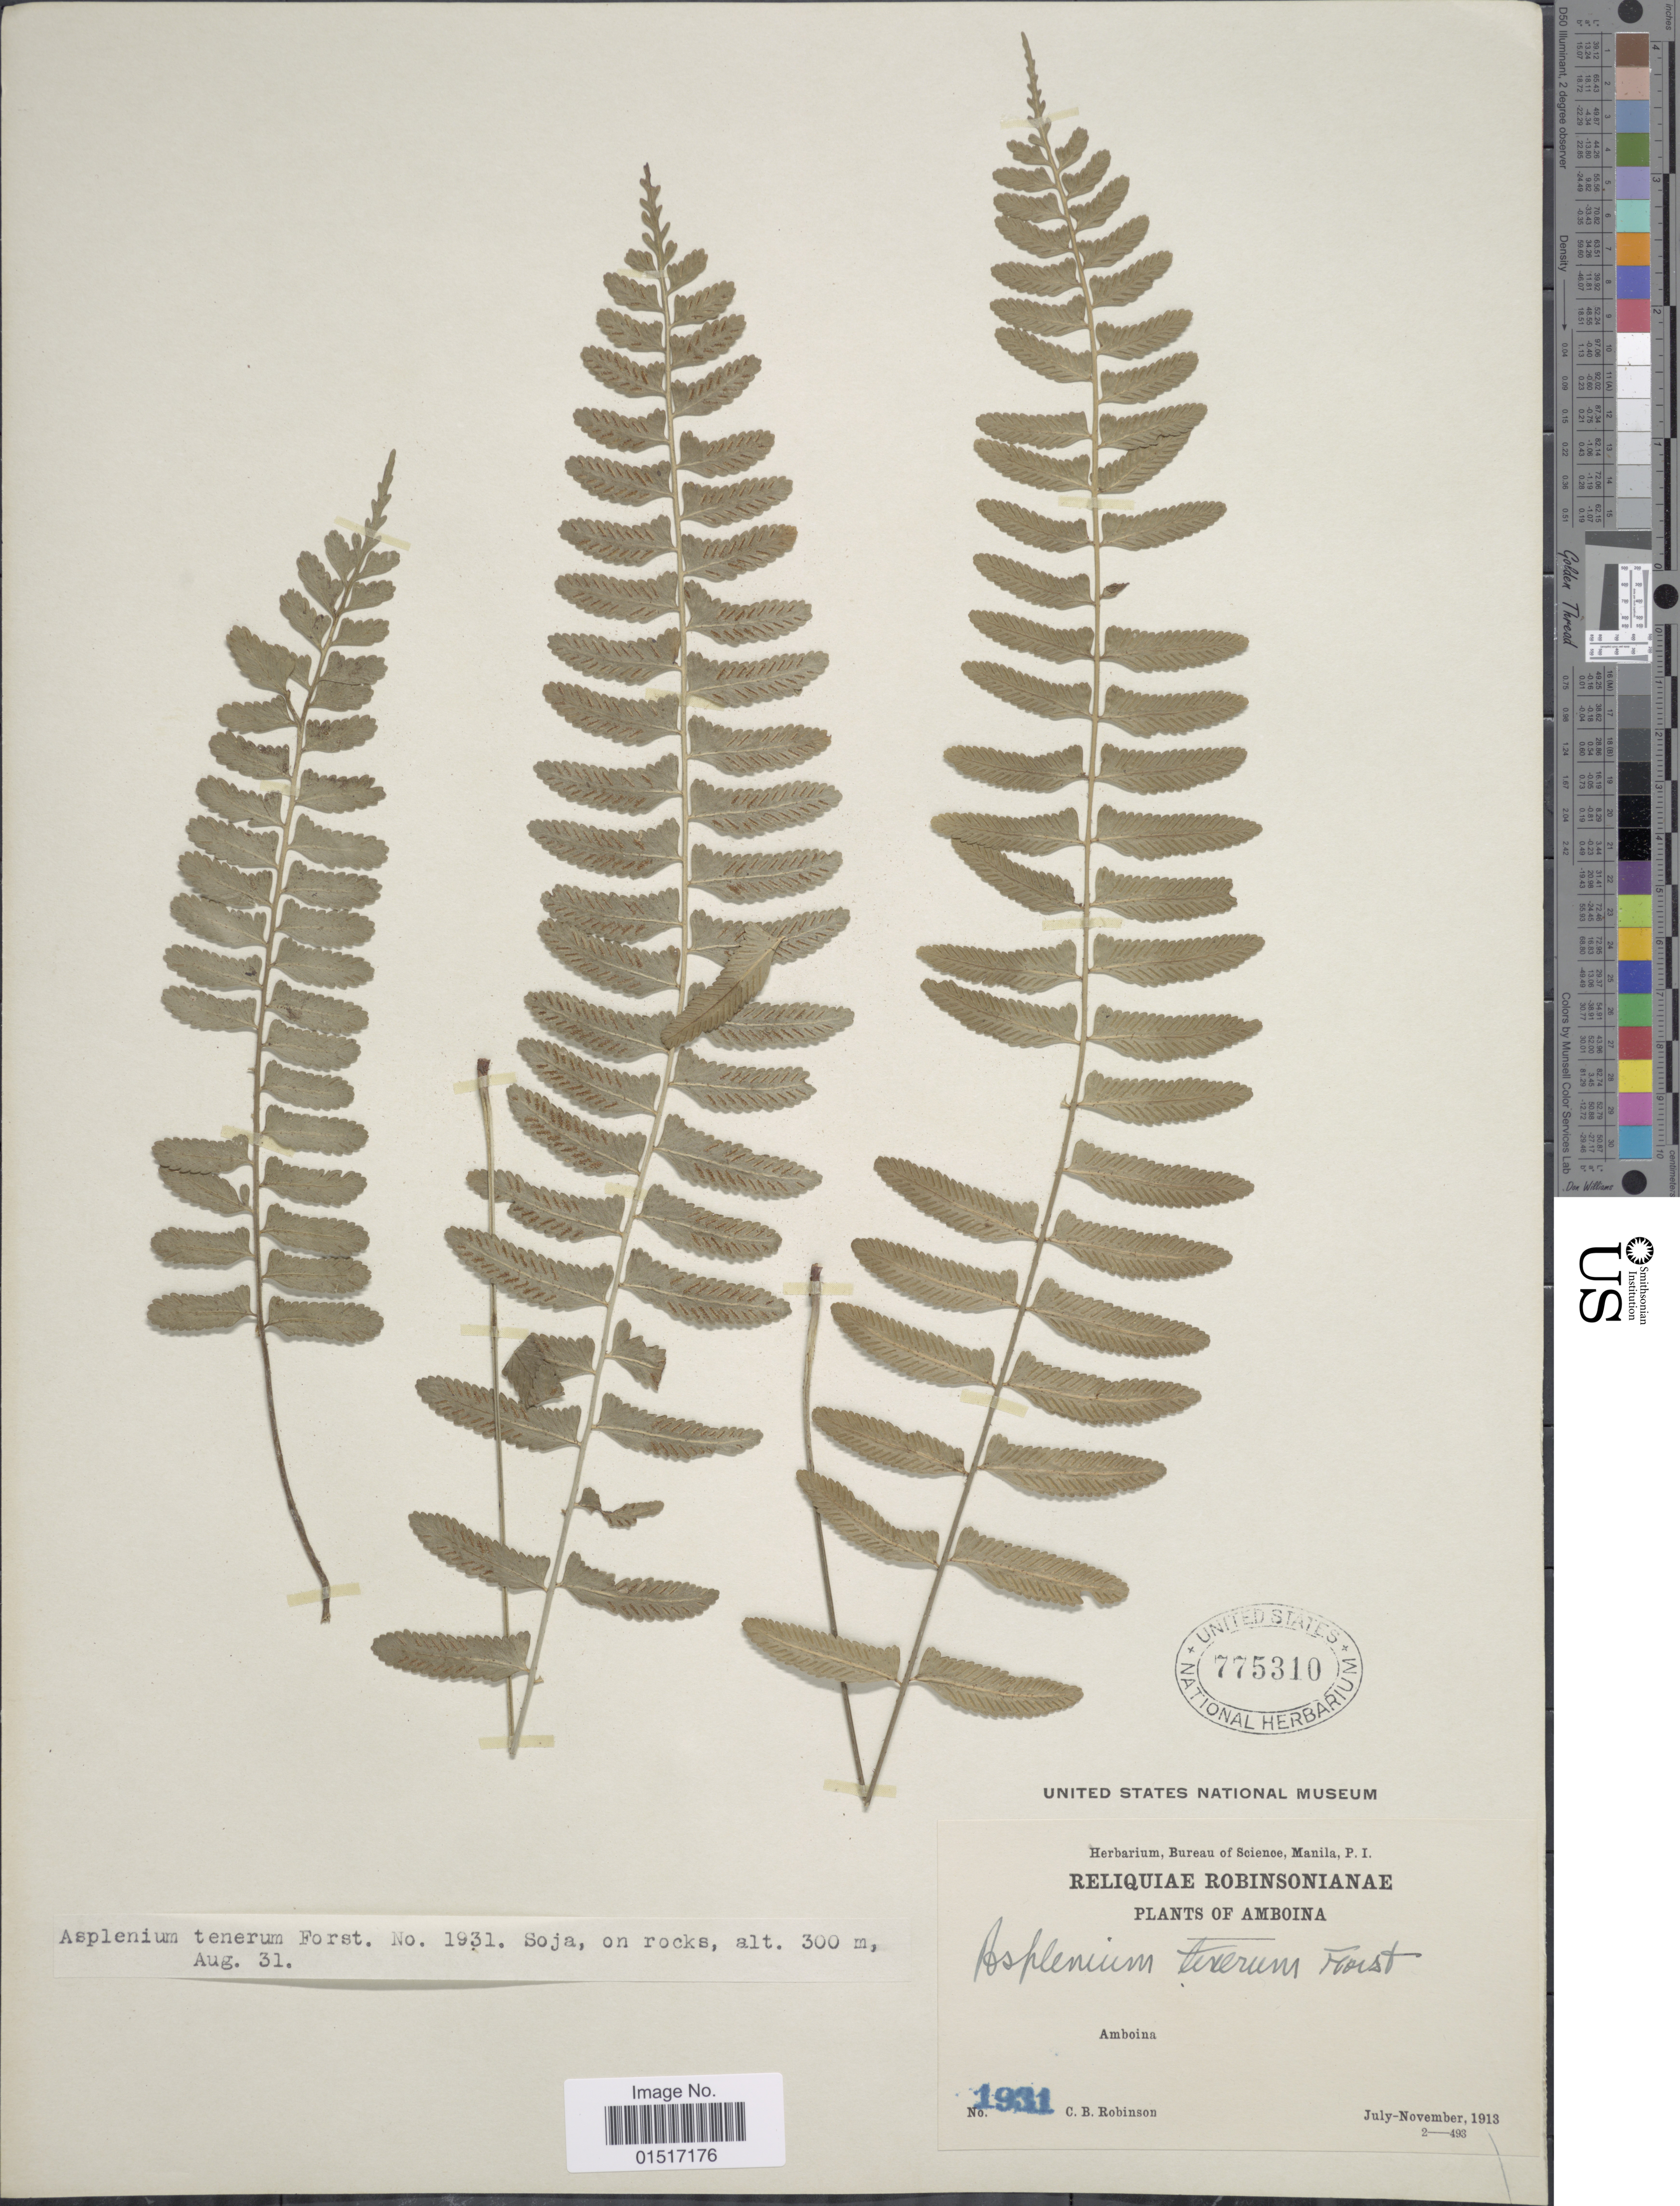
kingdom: Plantae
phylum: Tracheophyta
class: Polypodiopsida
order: Polypodiales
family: Aspleniaceae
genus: Asplenium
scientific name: Asplenium tenerum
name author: G. Forst.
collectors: C. Robinson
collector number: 1931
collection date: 1913-07/1913-11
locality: Amboina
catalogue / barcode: US 775310